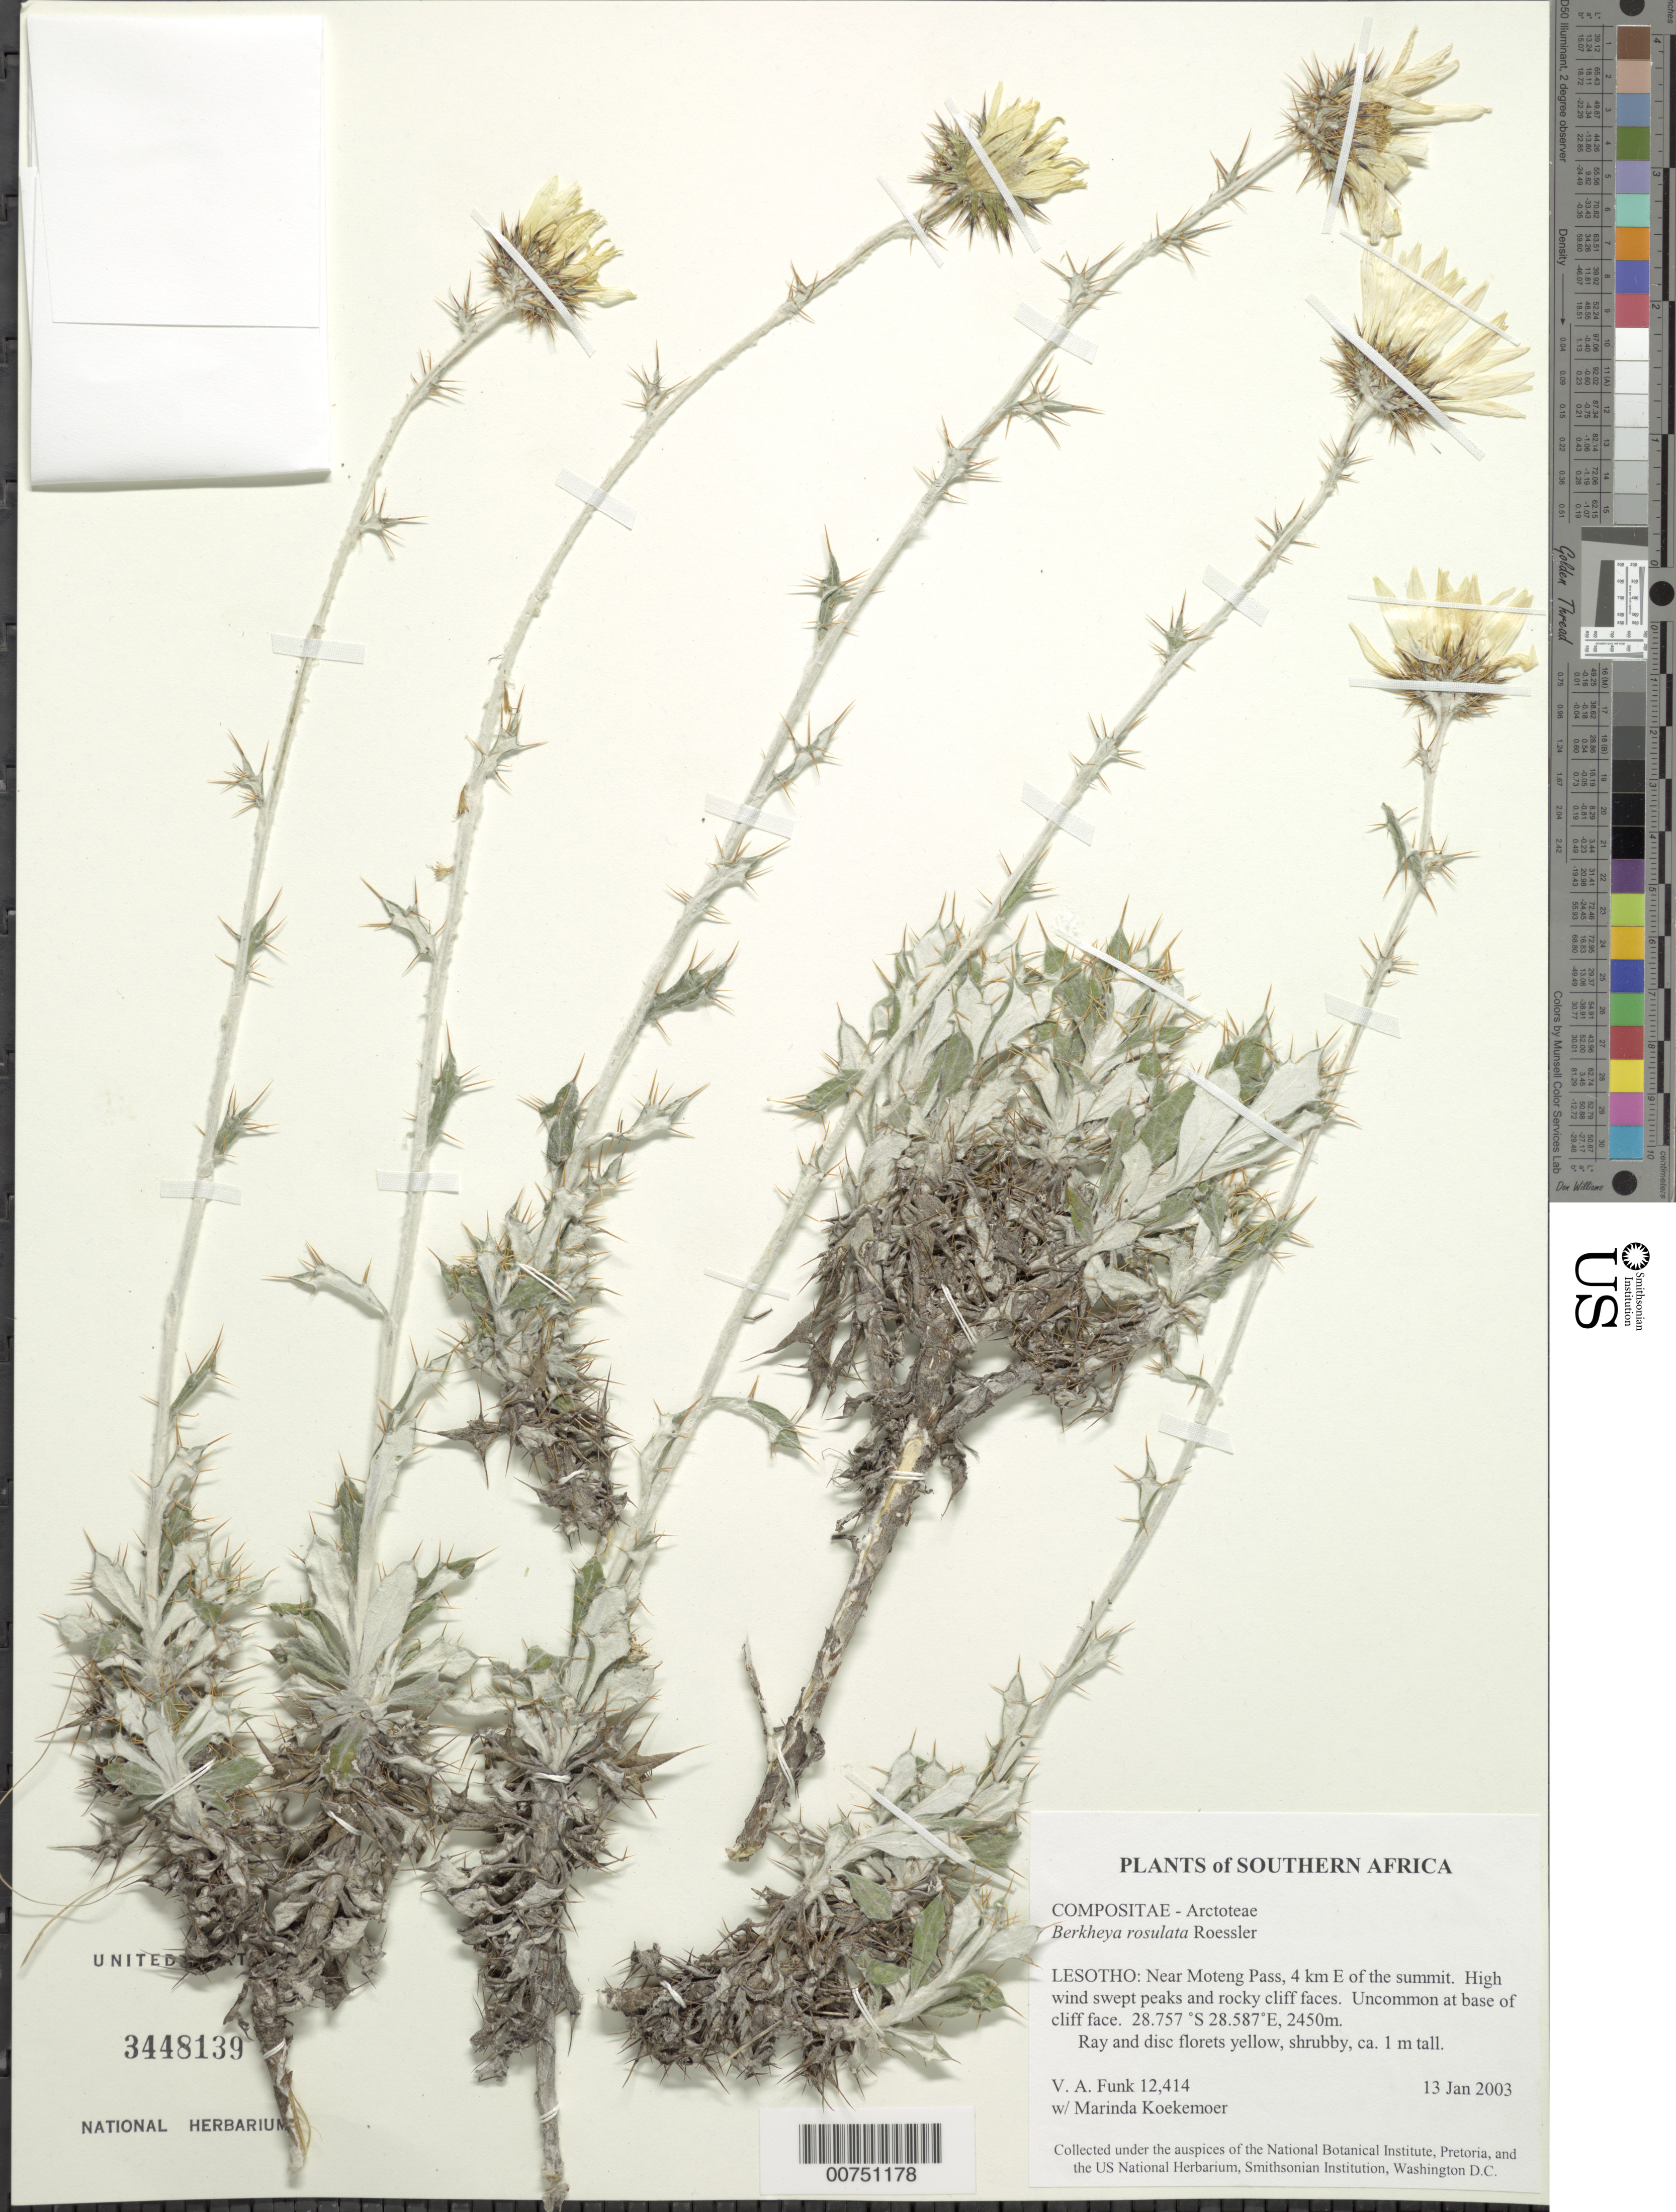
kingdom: Plantae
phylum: Tracheophyta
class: Magnoliopsida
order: Asterales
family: Asteraceae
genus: Berkheya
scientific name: Berkheya rosulata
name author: Roessler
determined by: Funk, Vicki A., (BOT), Smithsonian Institution - National Museum of Natural History (UNITED STATES)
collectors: V. Funk & M. Koekemoer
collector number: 12414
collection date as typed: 13 January 2003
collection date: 2003-01-13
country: Lesotho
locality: Moteng Pass, near; 4 km E of summit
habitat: High wind swept peaks and rocky cliff faces, at base of cliff face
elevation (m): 2450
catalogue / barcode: US 3448139